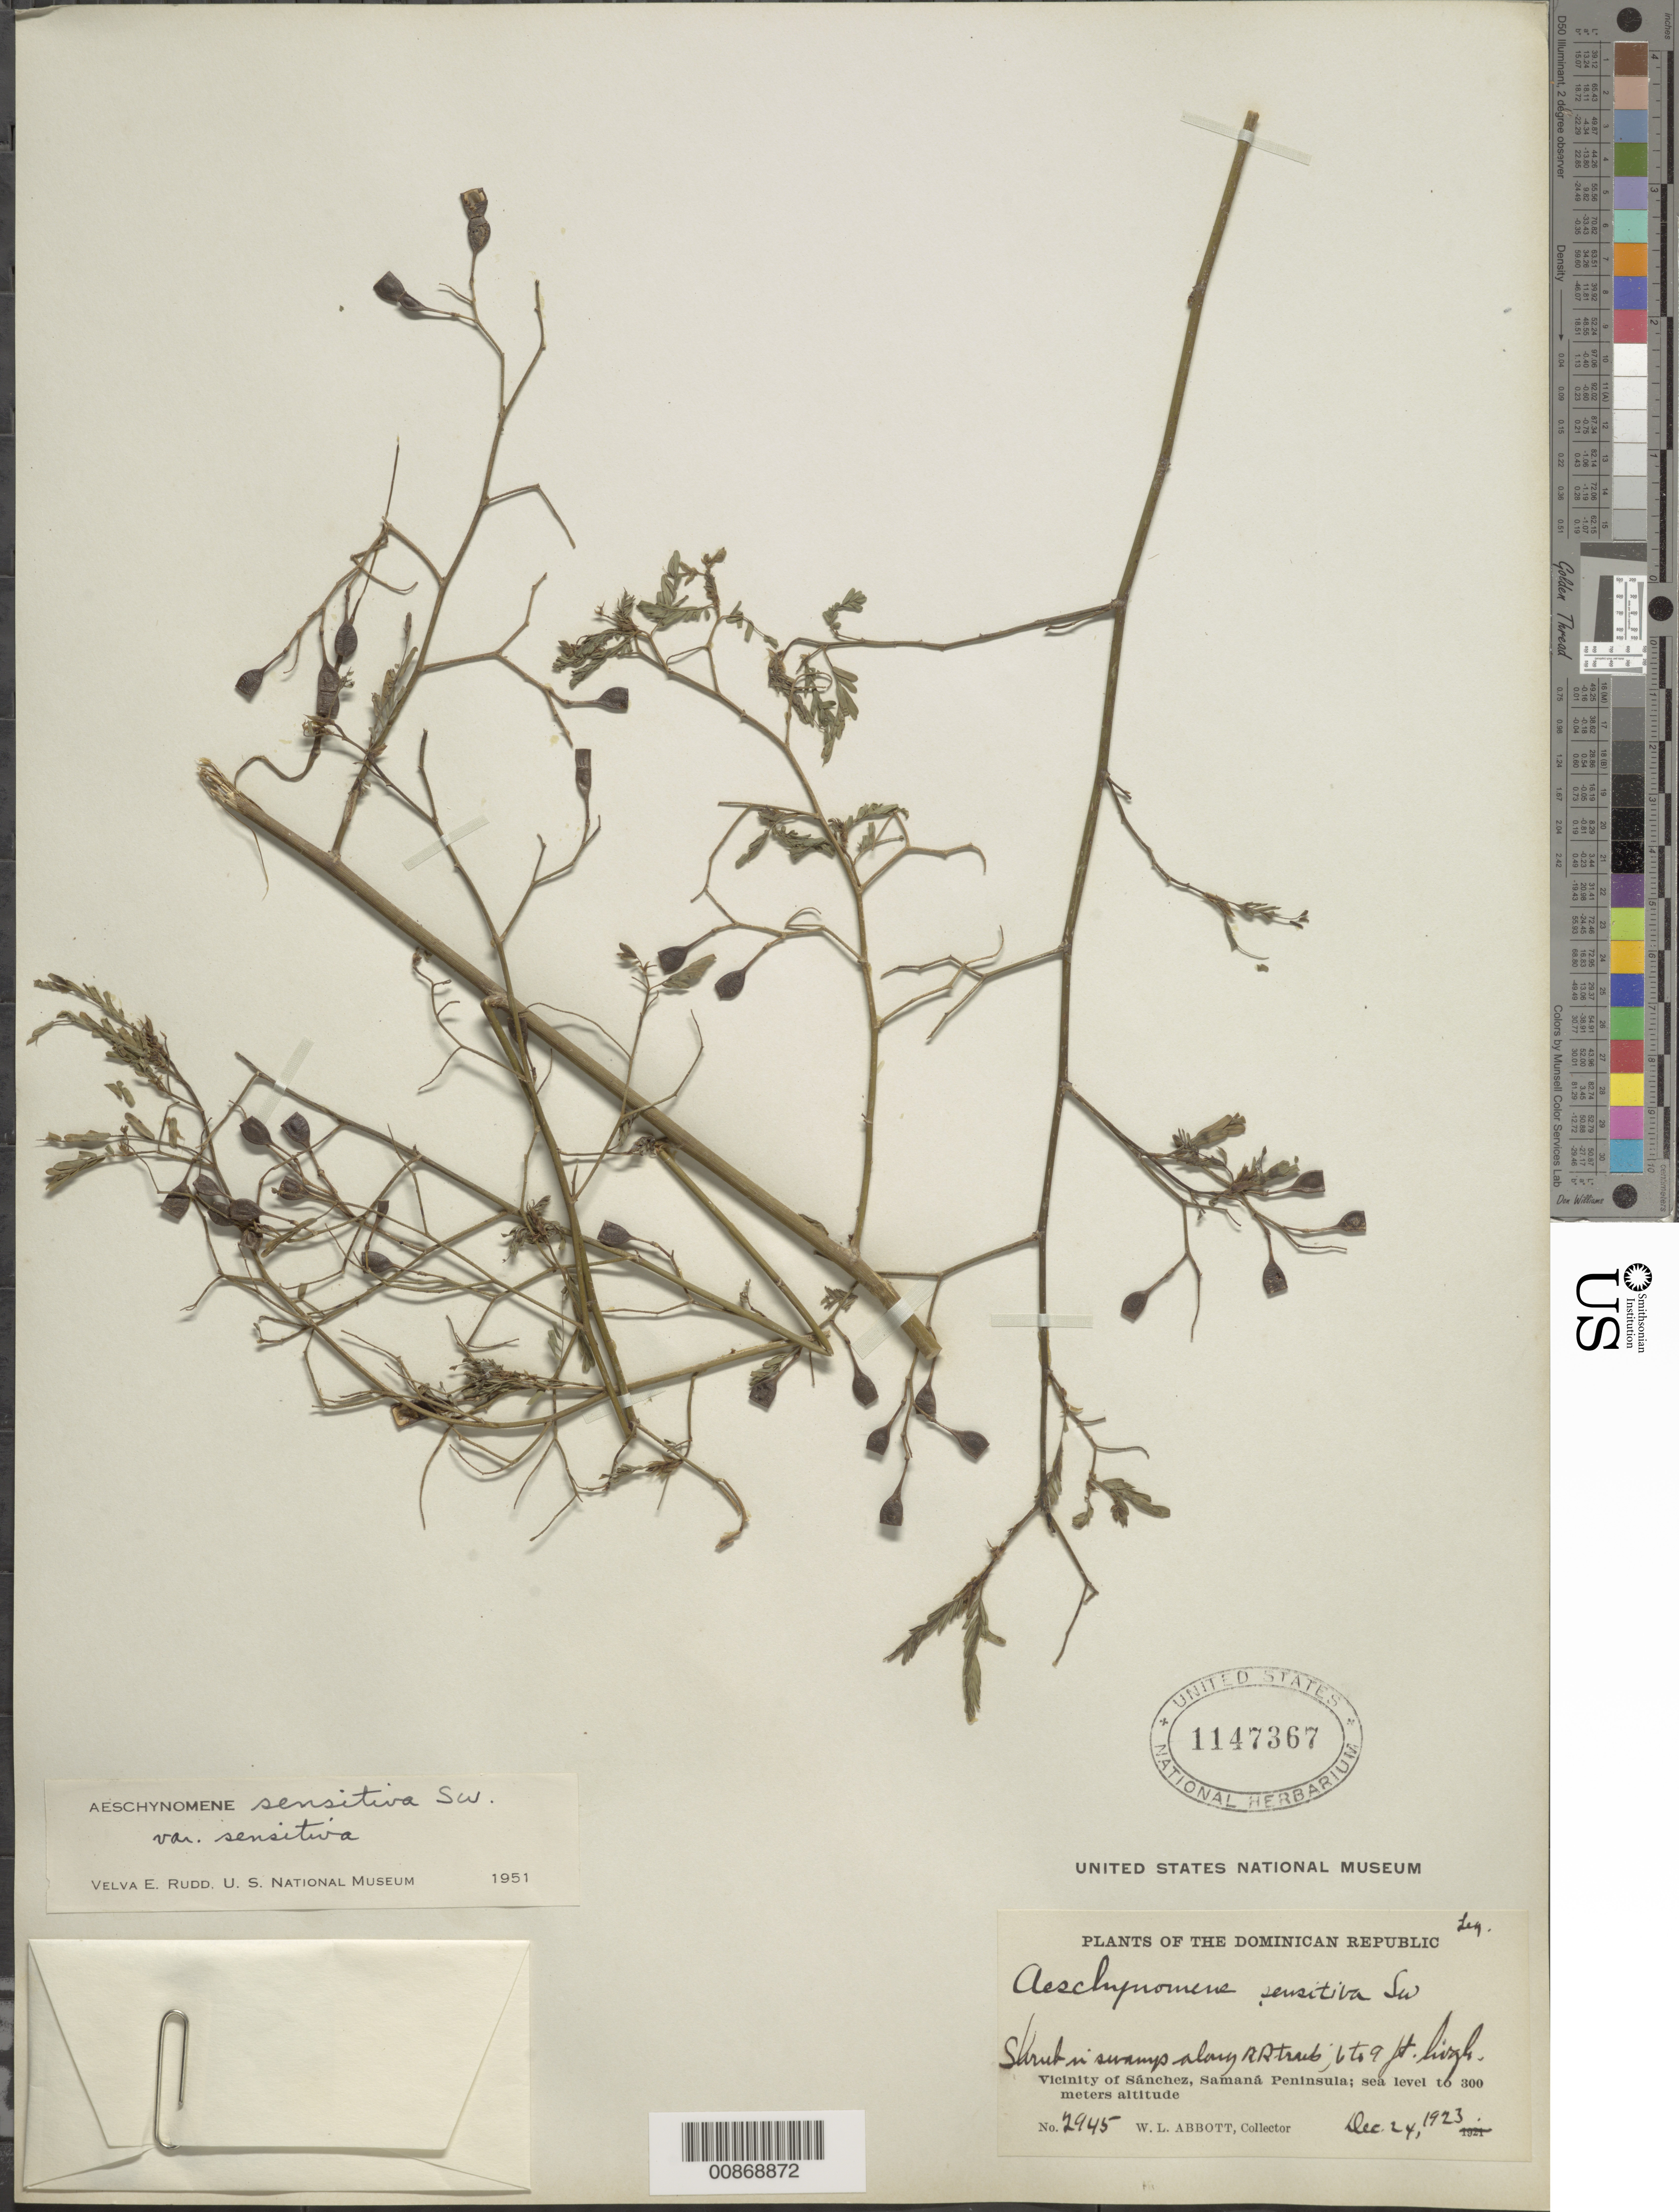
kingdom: Plantae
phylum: Tracheophyta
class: Magnoliopsida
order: Fabales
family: Fabaceae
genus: Aeschynomene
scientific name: Aeschynomene sensitiva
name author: Sw.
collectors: W. L. Abbott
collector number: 2945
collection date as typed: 24 Dec 1923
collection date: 1923-12-24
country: Dominican Republic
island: Hispaniola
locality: Vicinity of Sánchez, Samaná Peninsula. Along R.R. tracks.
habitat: In swamp.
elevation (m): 0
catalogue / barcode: US 1147367